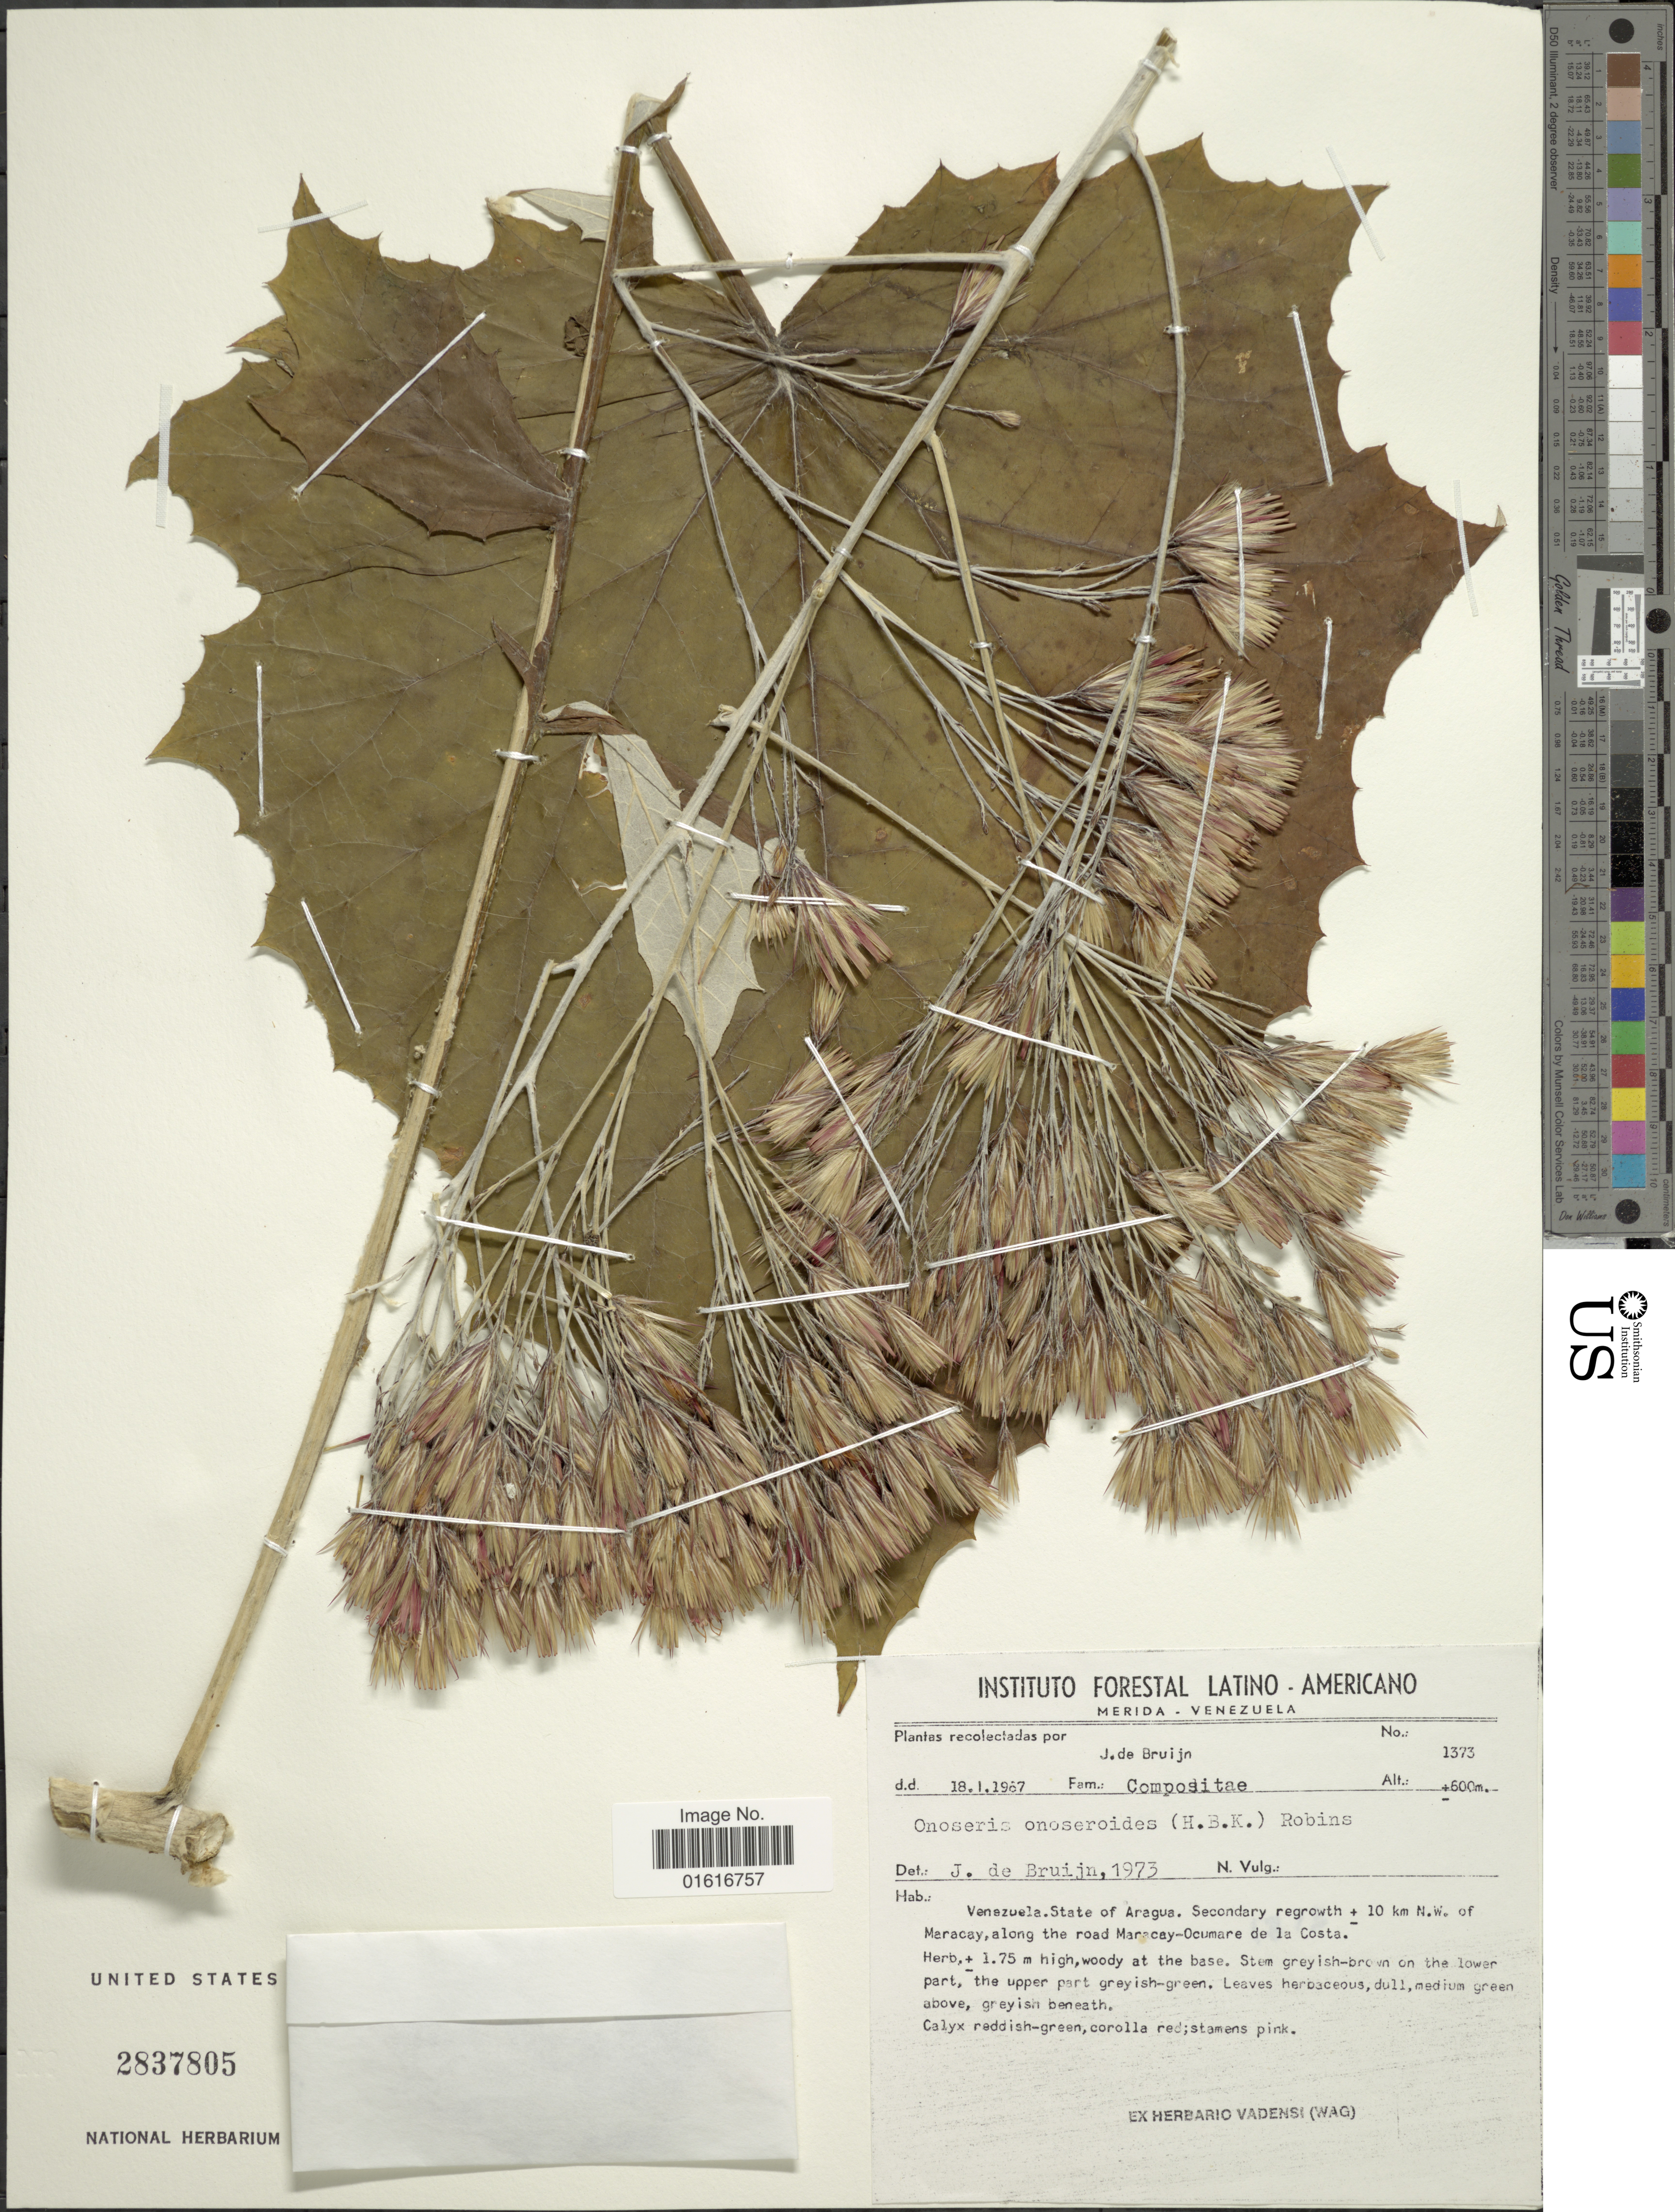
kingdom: Plantae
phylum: Tracheophyta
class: Magnoliopsida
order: Asterales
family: Asteraceae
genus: Onoseris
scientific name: Onoseris onoseroides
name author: (Kunth) B.L. Rob.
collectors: J. Bruijn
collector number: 1373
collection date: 1967-01-18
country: Venezuela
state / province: Aragua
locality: Secondary regrowth ± 10 km N.W. of Maracay, along the road Maracay-Ocumare de la Costa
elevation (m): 600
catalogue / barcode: US 2837805